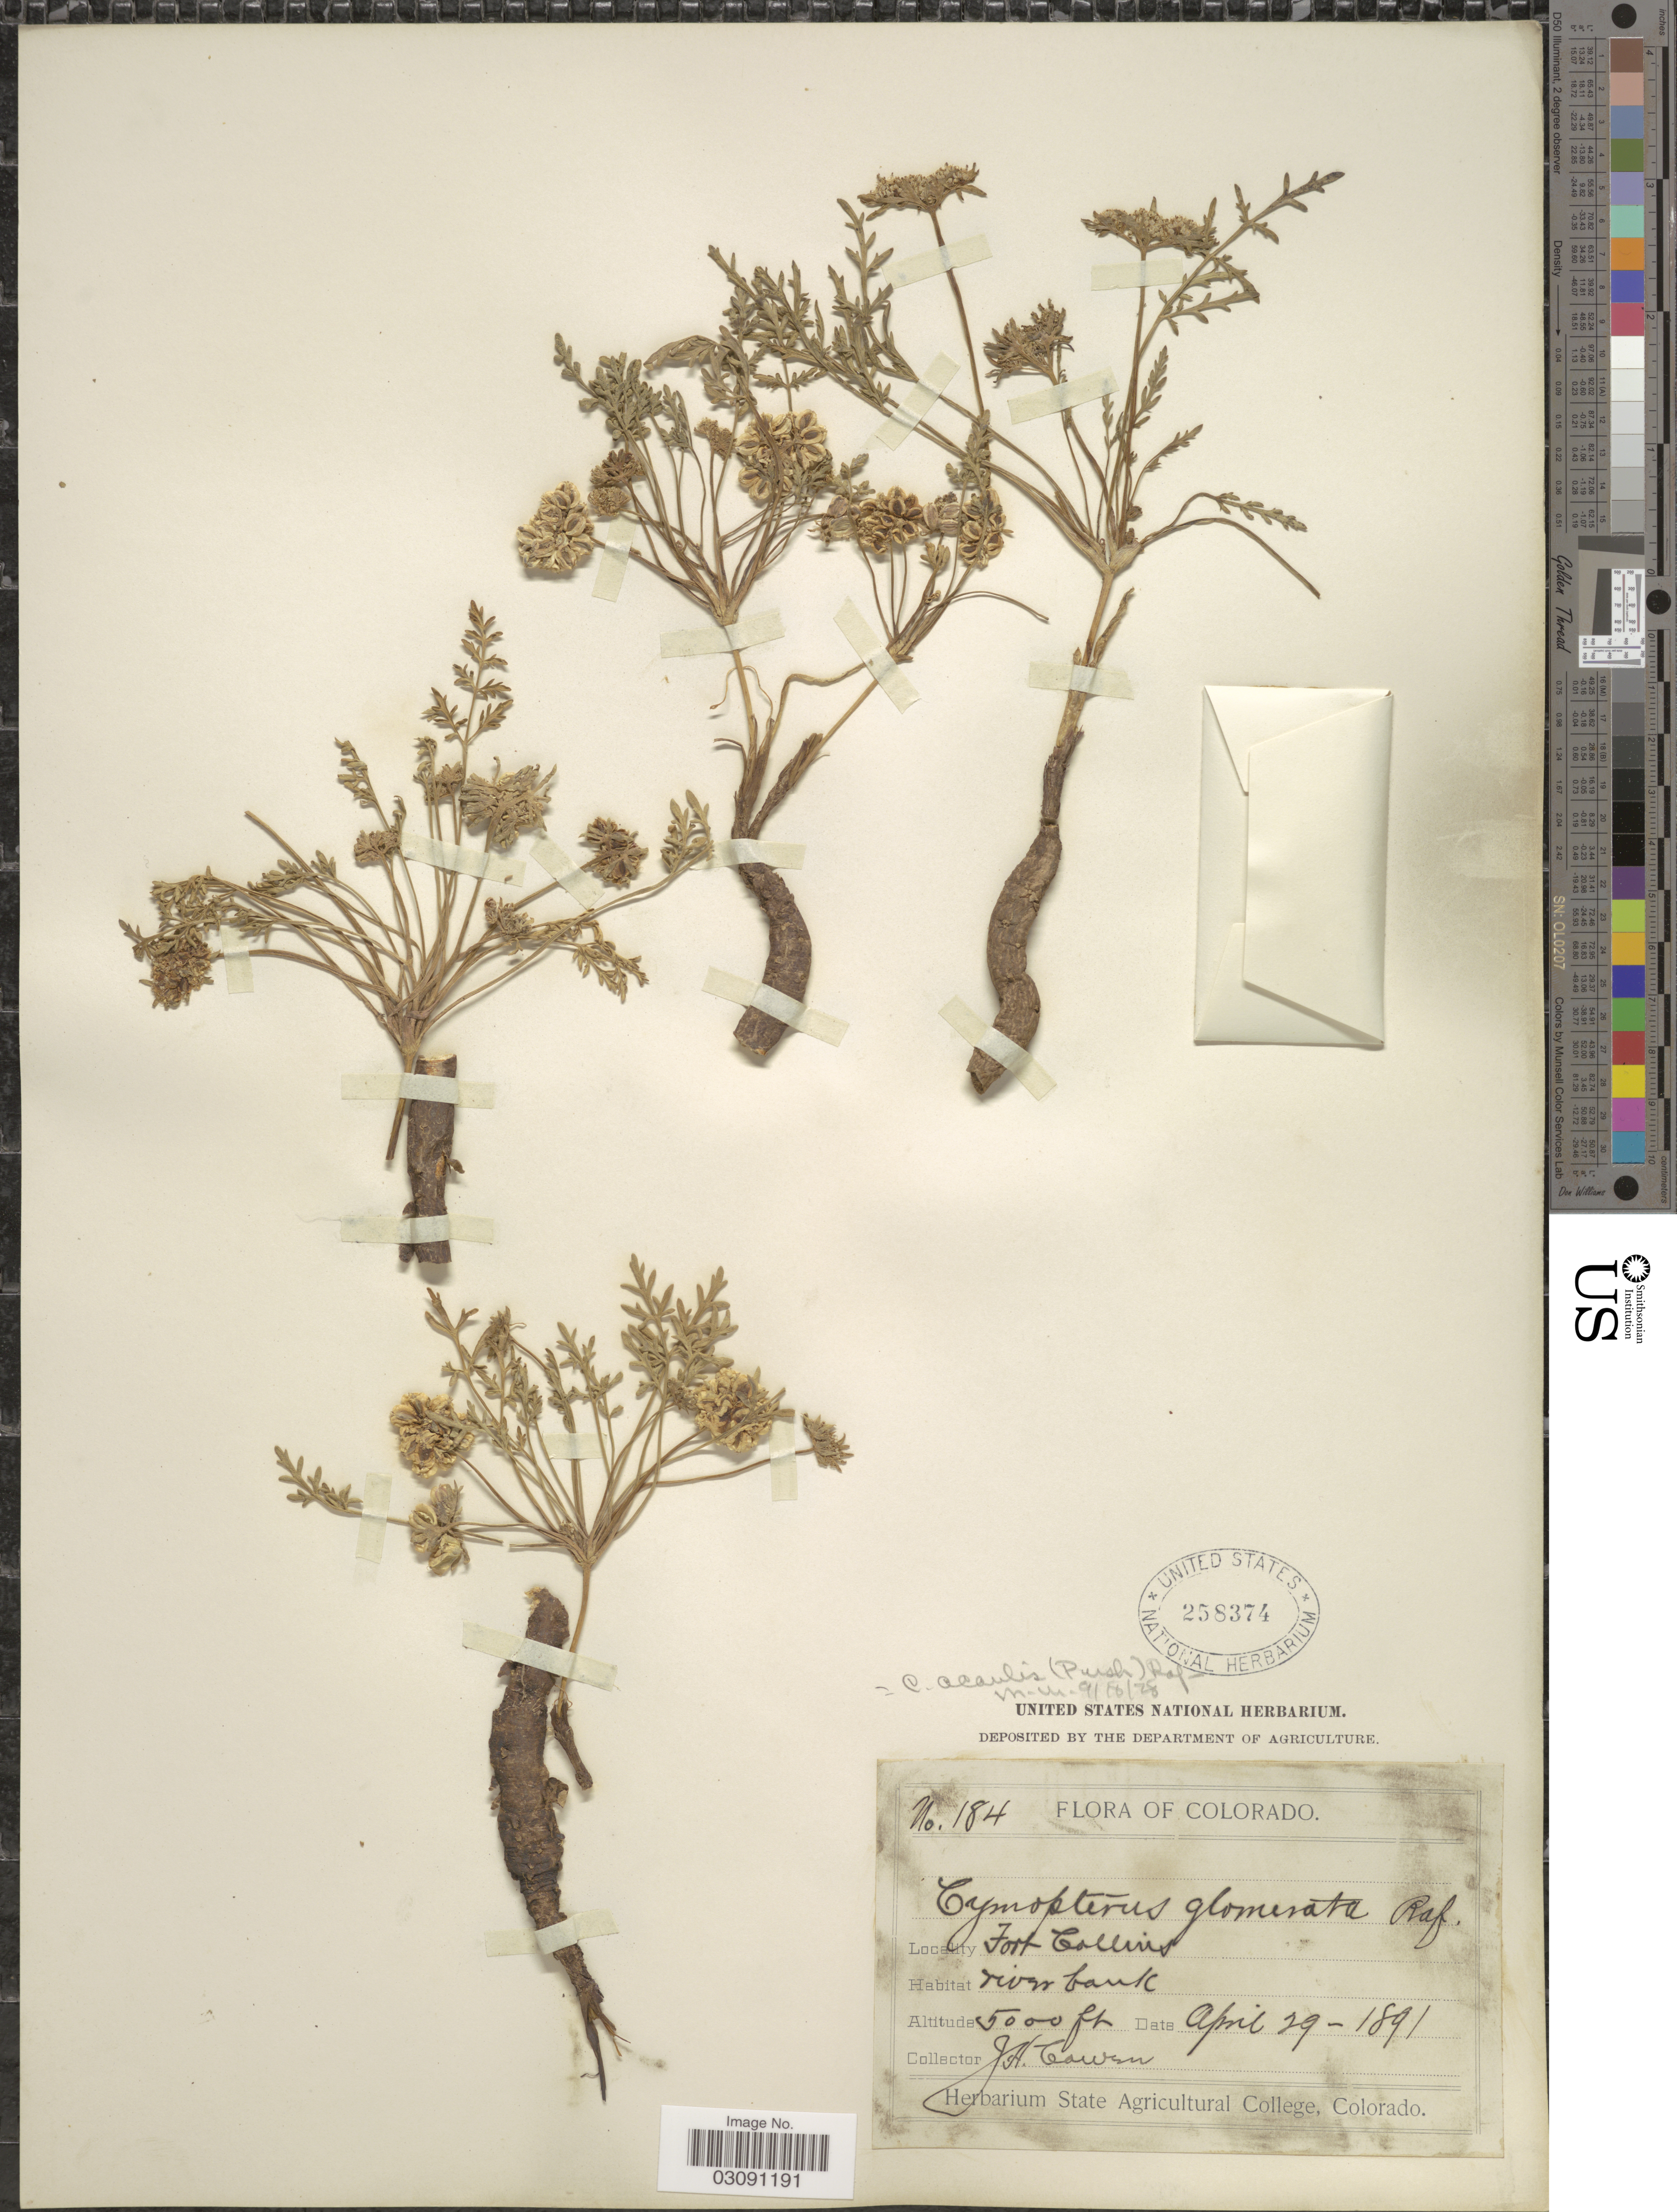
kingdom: Plantae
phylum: Tracheophyta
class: Magnoliopsida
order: Apiales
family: Apiaceae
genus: Cymopterus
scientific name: Cymopterus acaulis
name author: (Pursh) Raf.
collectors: J. H. Cowen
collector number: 184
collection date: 1891-04-29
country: United States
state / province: Colorado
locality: Fort Collins, river bank.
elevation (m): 1524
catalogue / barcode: US 258374